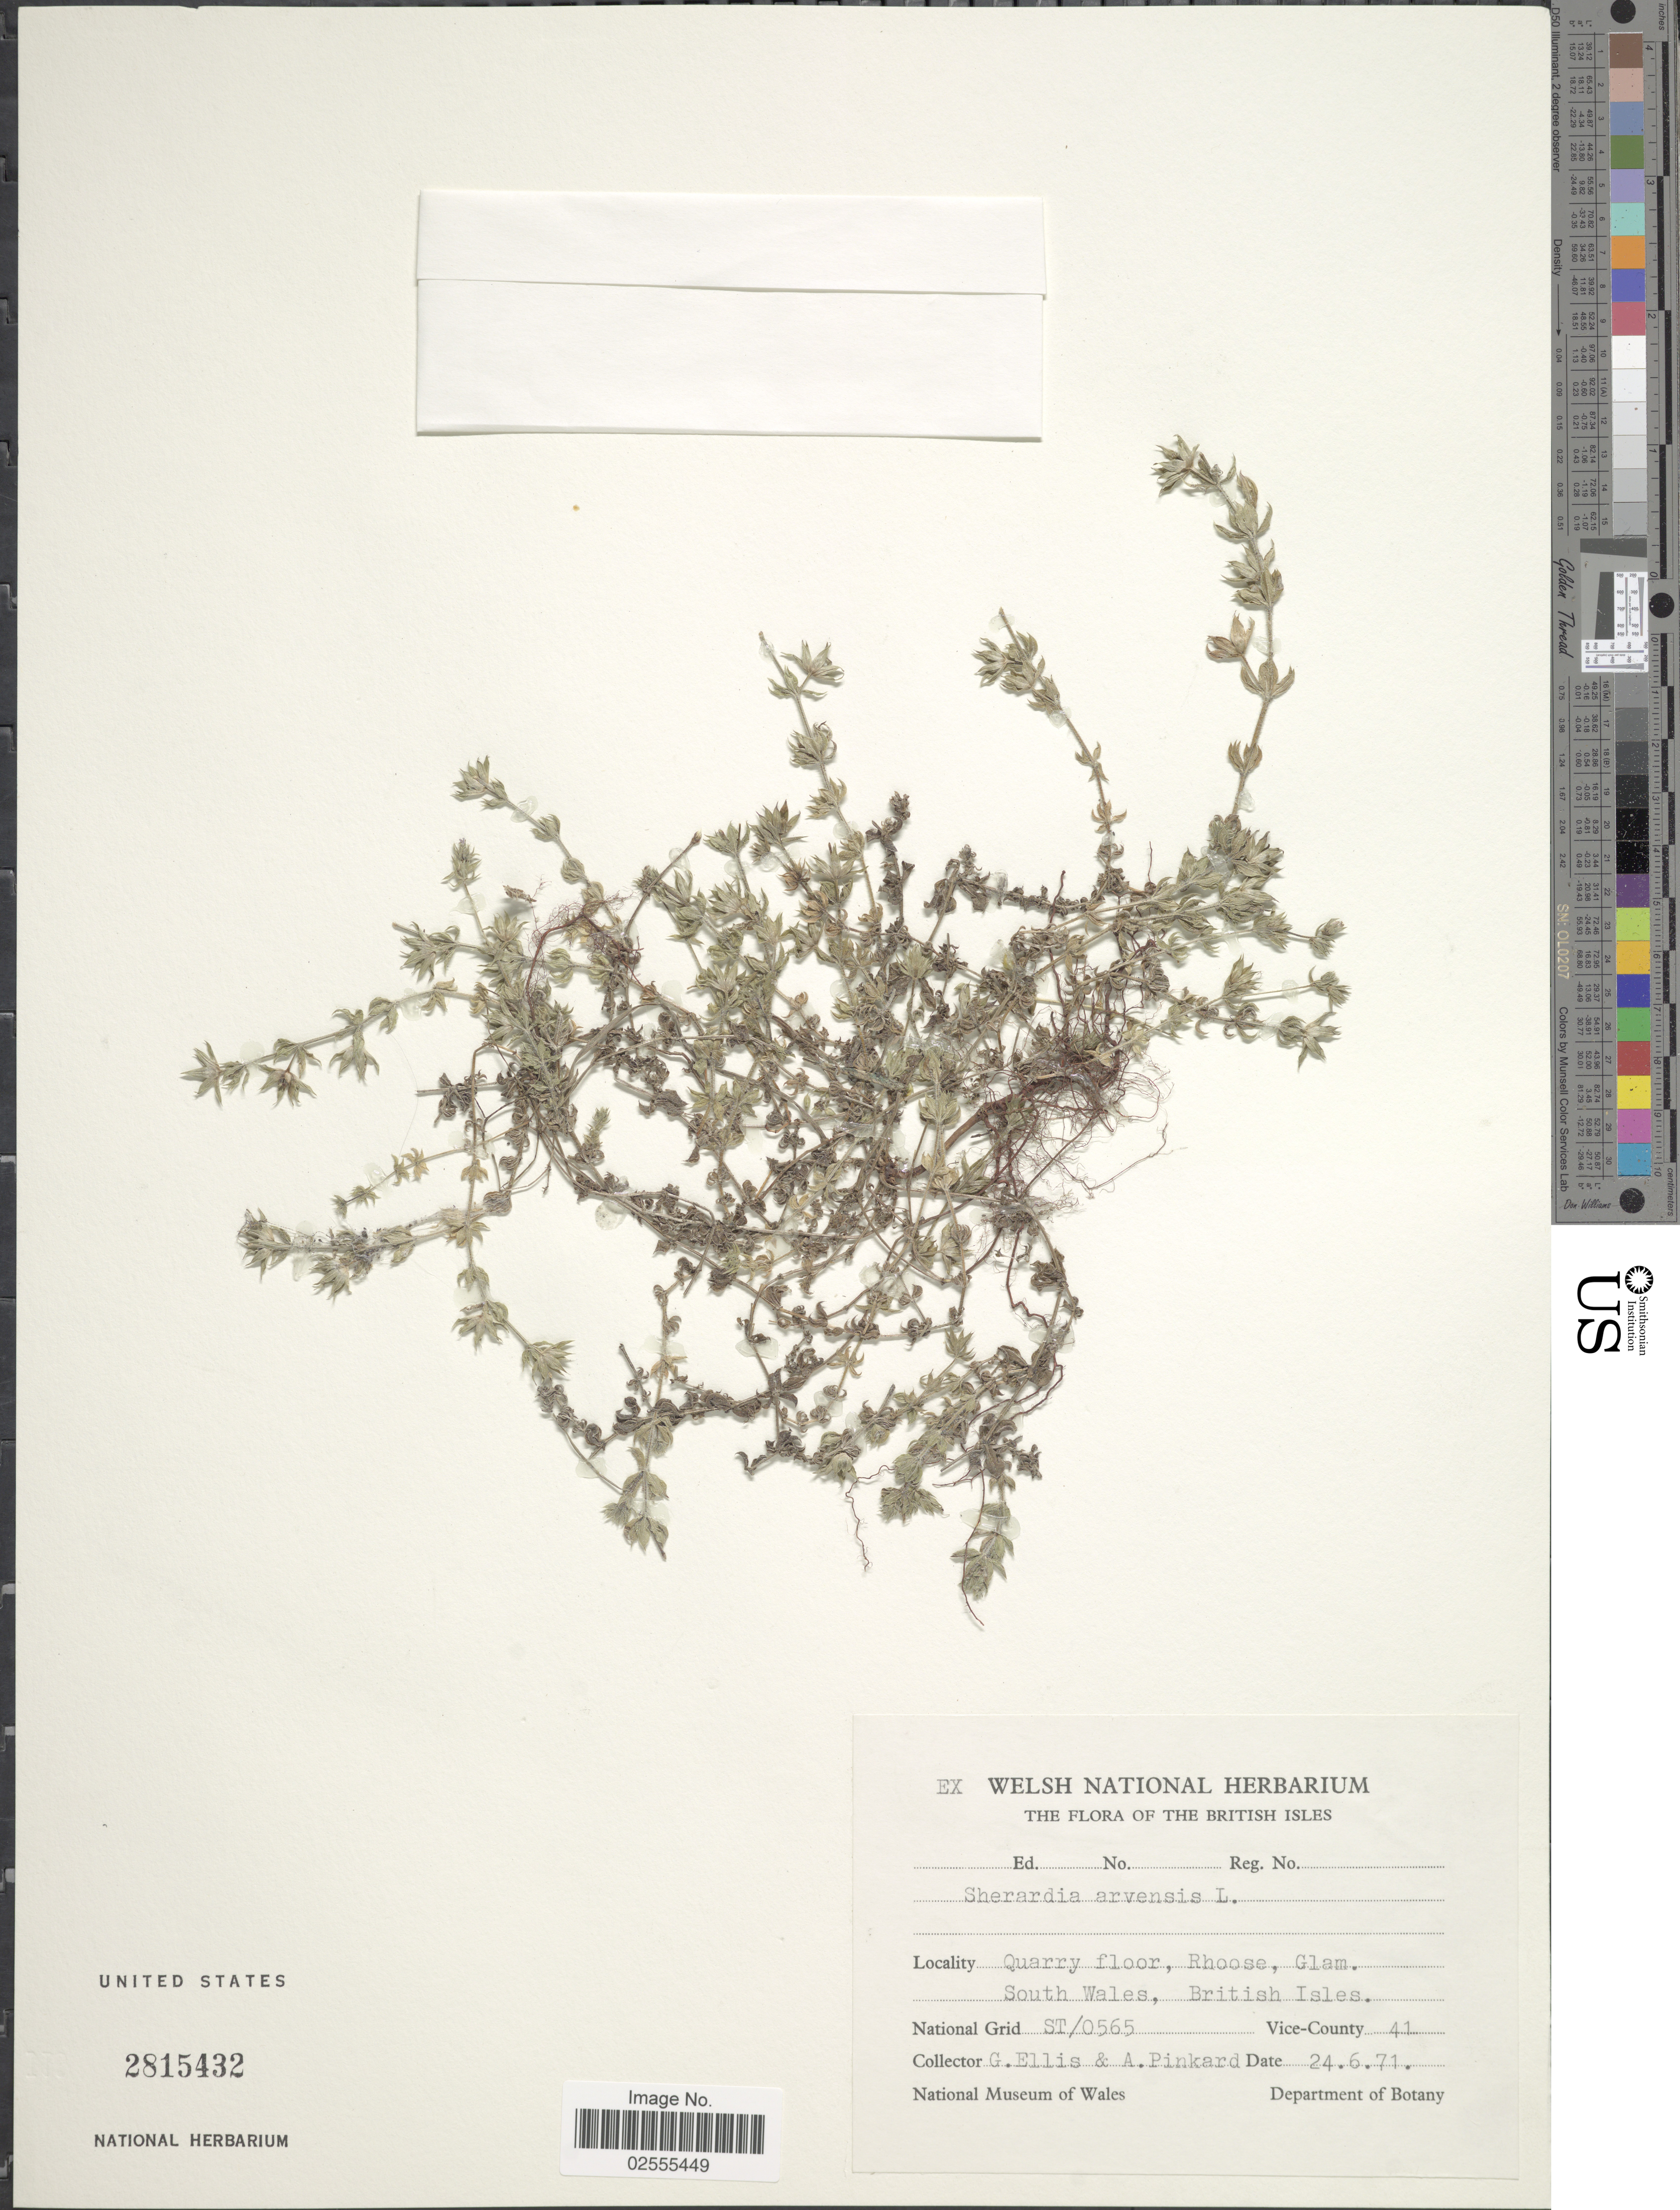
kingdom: Plantae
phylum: Tracheophyta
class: Magnoliopsida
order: Gentianales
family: Rubiaceae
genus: Sherardia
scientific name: Sherardia arvensis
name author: L.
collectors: G. Ellis & A. Pinkard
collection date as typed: Transcribed d/m/y: 24/6/71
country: United Kingdom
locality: British Isles, Quarry floor, Rhoose, Glam. South Wales, National Grid ST/0565, Vice-County 41.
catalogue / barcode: US 2815432